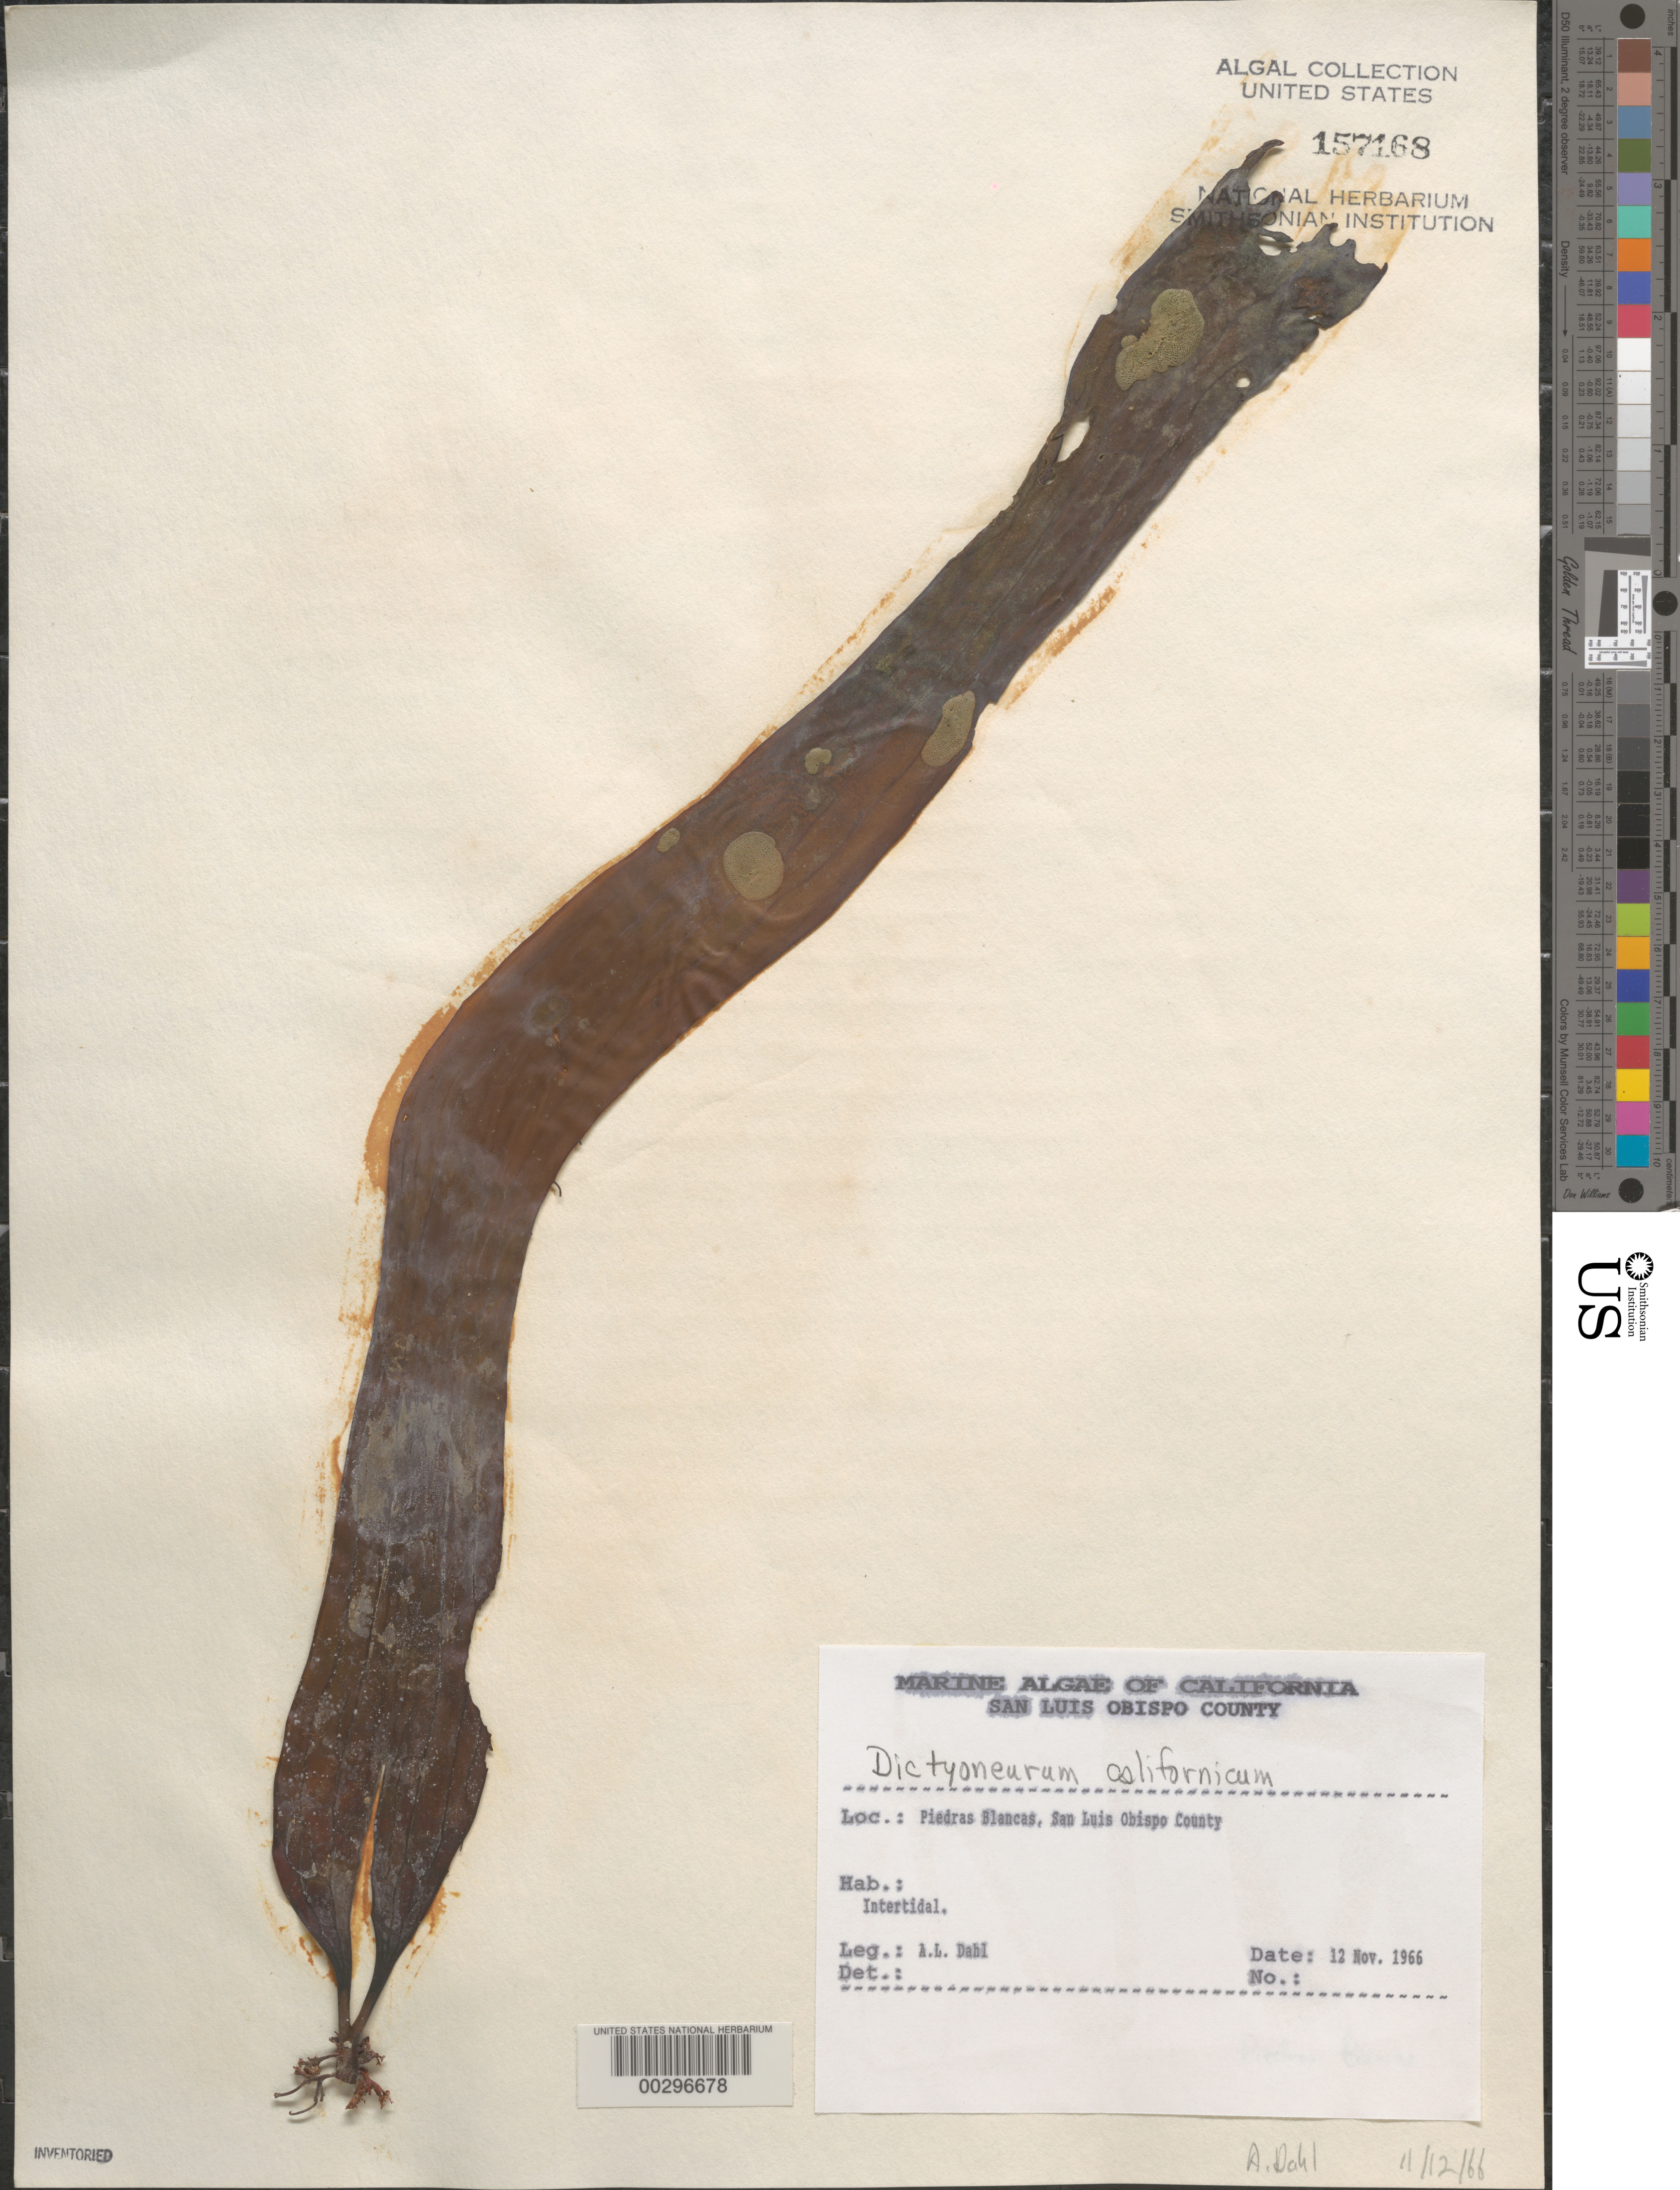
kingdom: Chromista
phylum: Ochrophyta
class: Phaeophyceae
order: Laminariales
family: Costariaceae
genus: Dictyoneurum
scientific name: Dictyoneurum californicum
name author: Rupr.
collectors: A. Dahl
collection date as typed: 12 Nov 1966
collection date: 1966-11-12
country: United States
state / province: California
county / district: San Luis Obispo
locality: Piedras Blancas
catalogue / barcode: US 157168